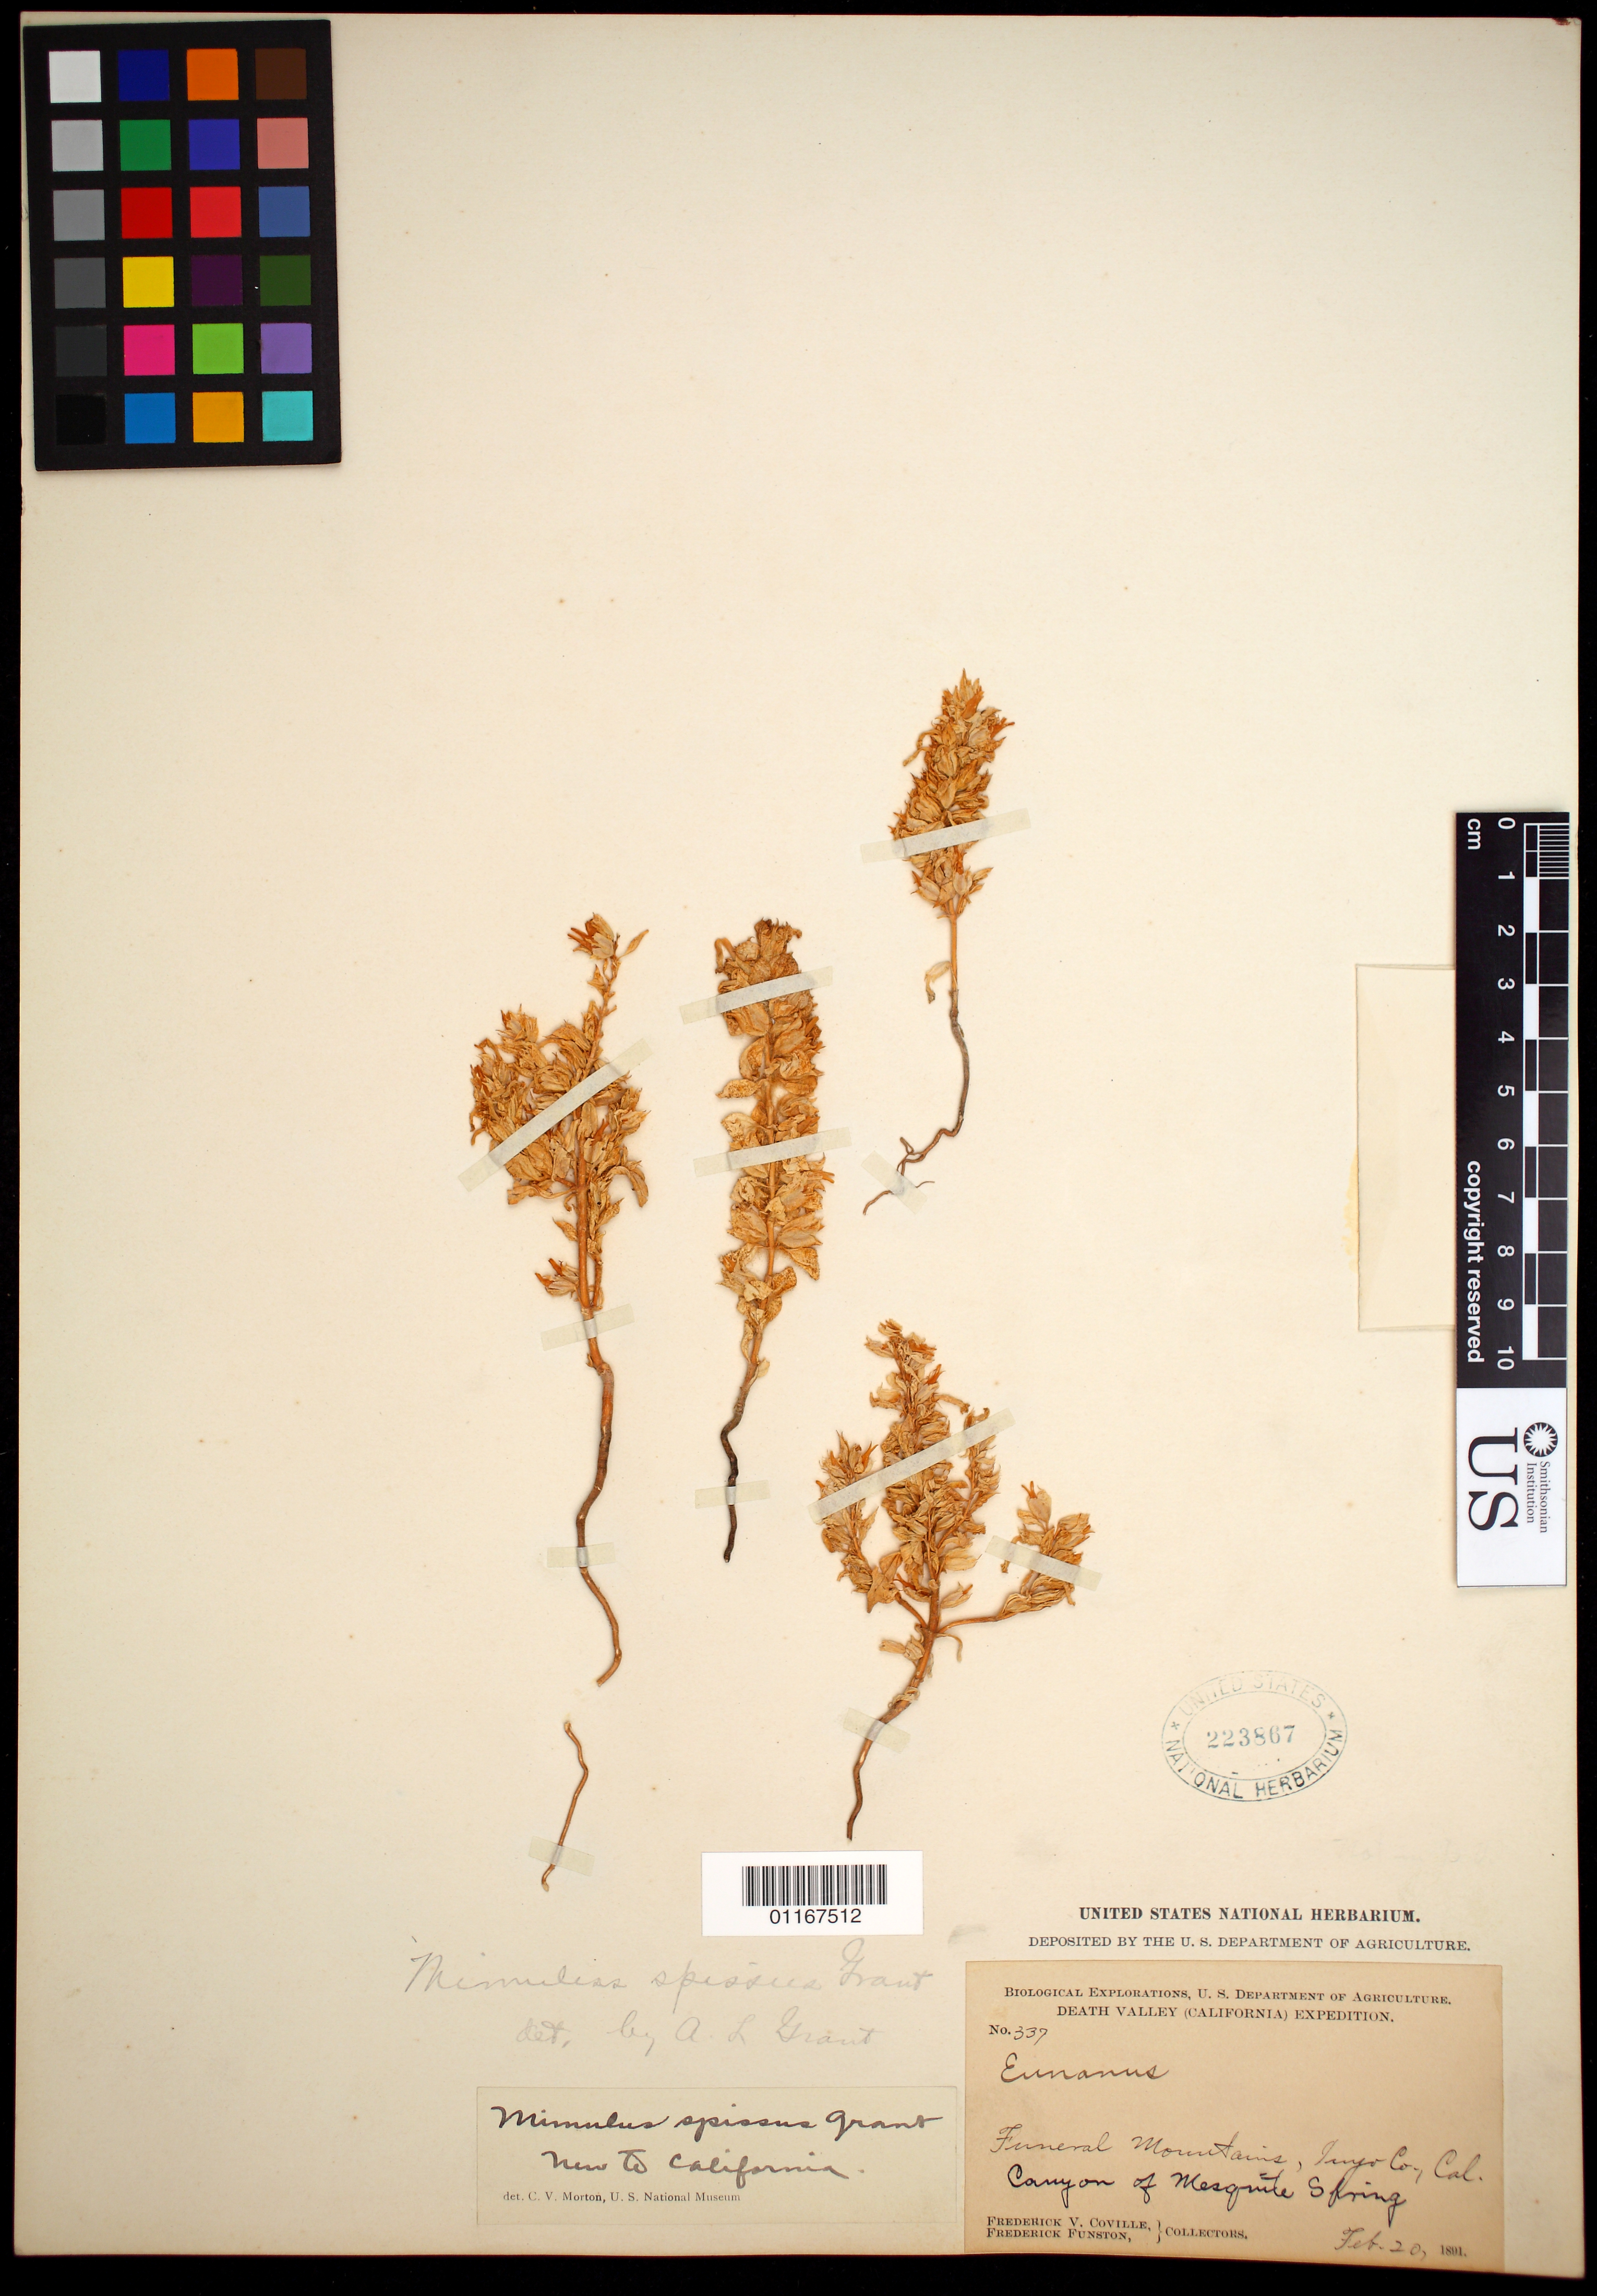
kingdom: Plantae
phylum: Tracheophyta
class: Magnoliopsida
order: Lamiales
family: Phrymaceae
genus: Mimulus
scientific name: Mimulus spissus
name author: A.L. Grant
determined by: Morton, C. V.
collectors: F. V. Coville & F. Funston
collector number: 337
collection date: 1891-02-20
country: United States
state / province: California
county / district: Inyo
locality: Funeral Mountains, Canyon of Mesquite Spring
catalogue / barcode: US 223867